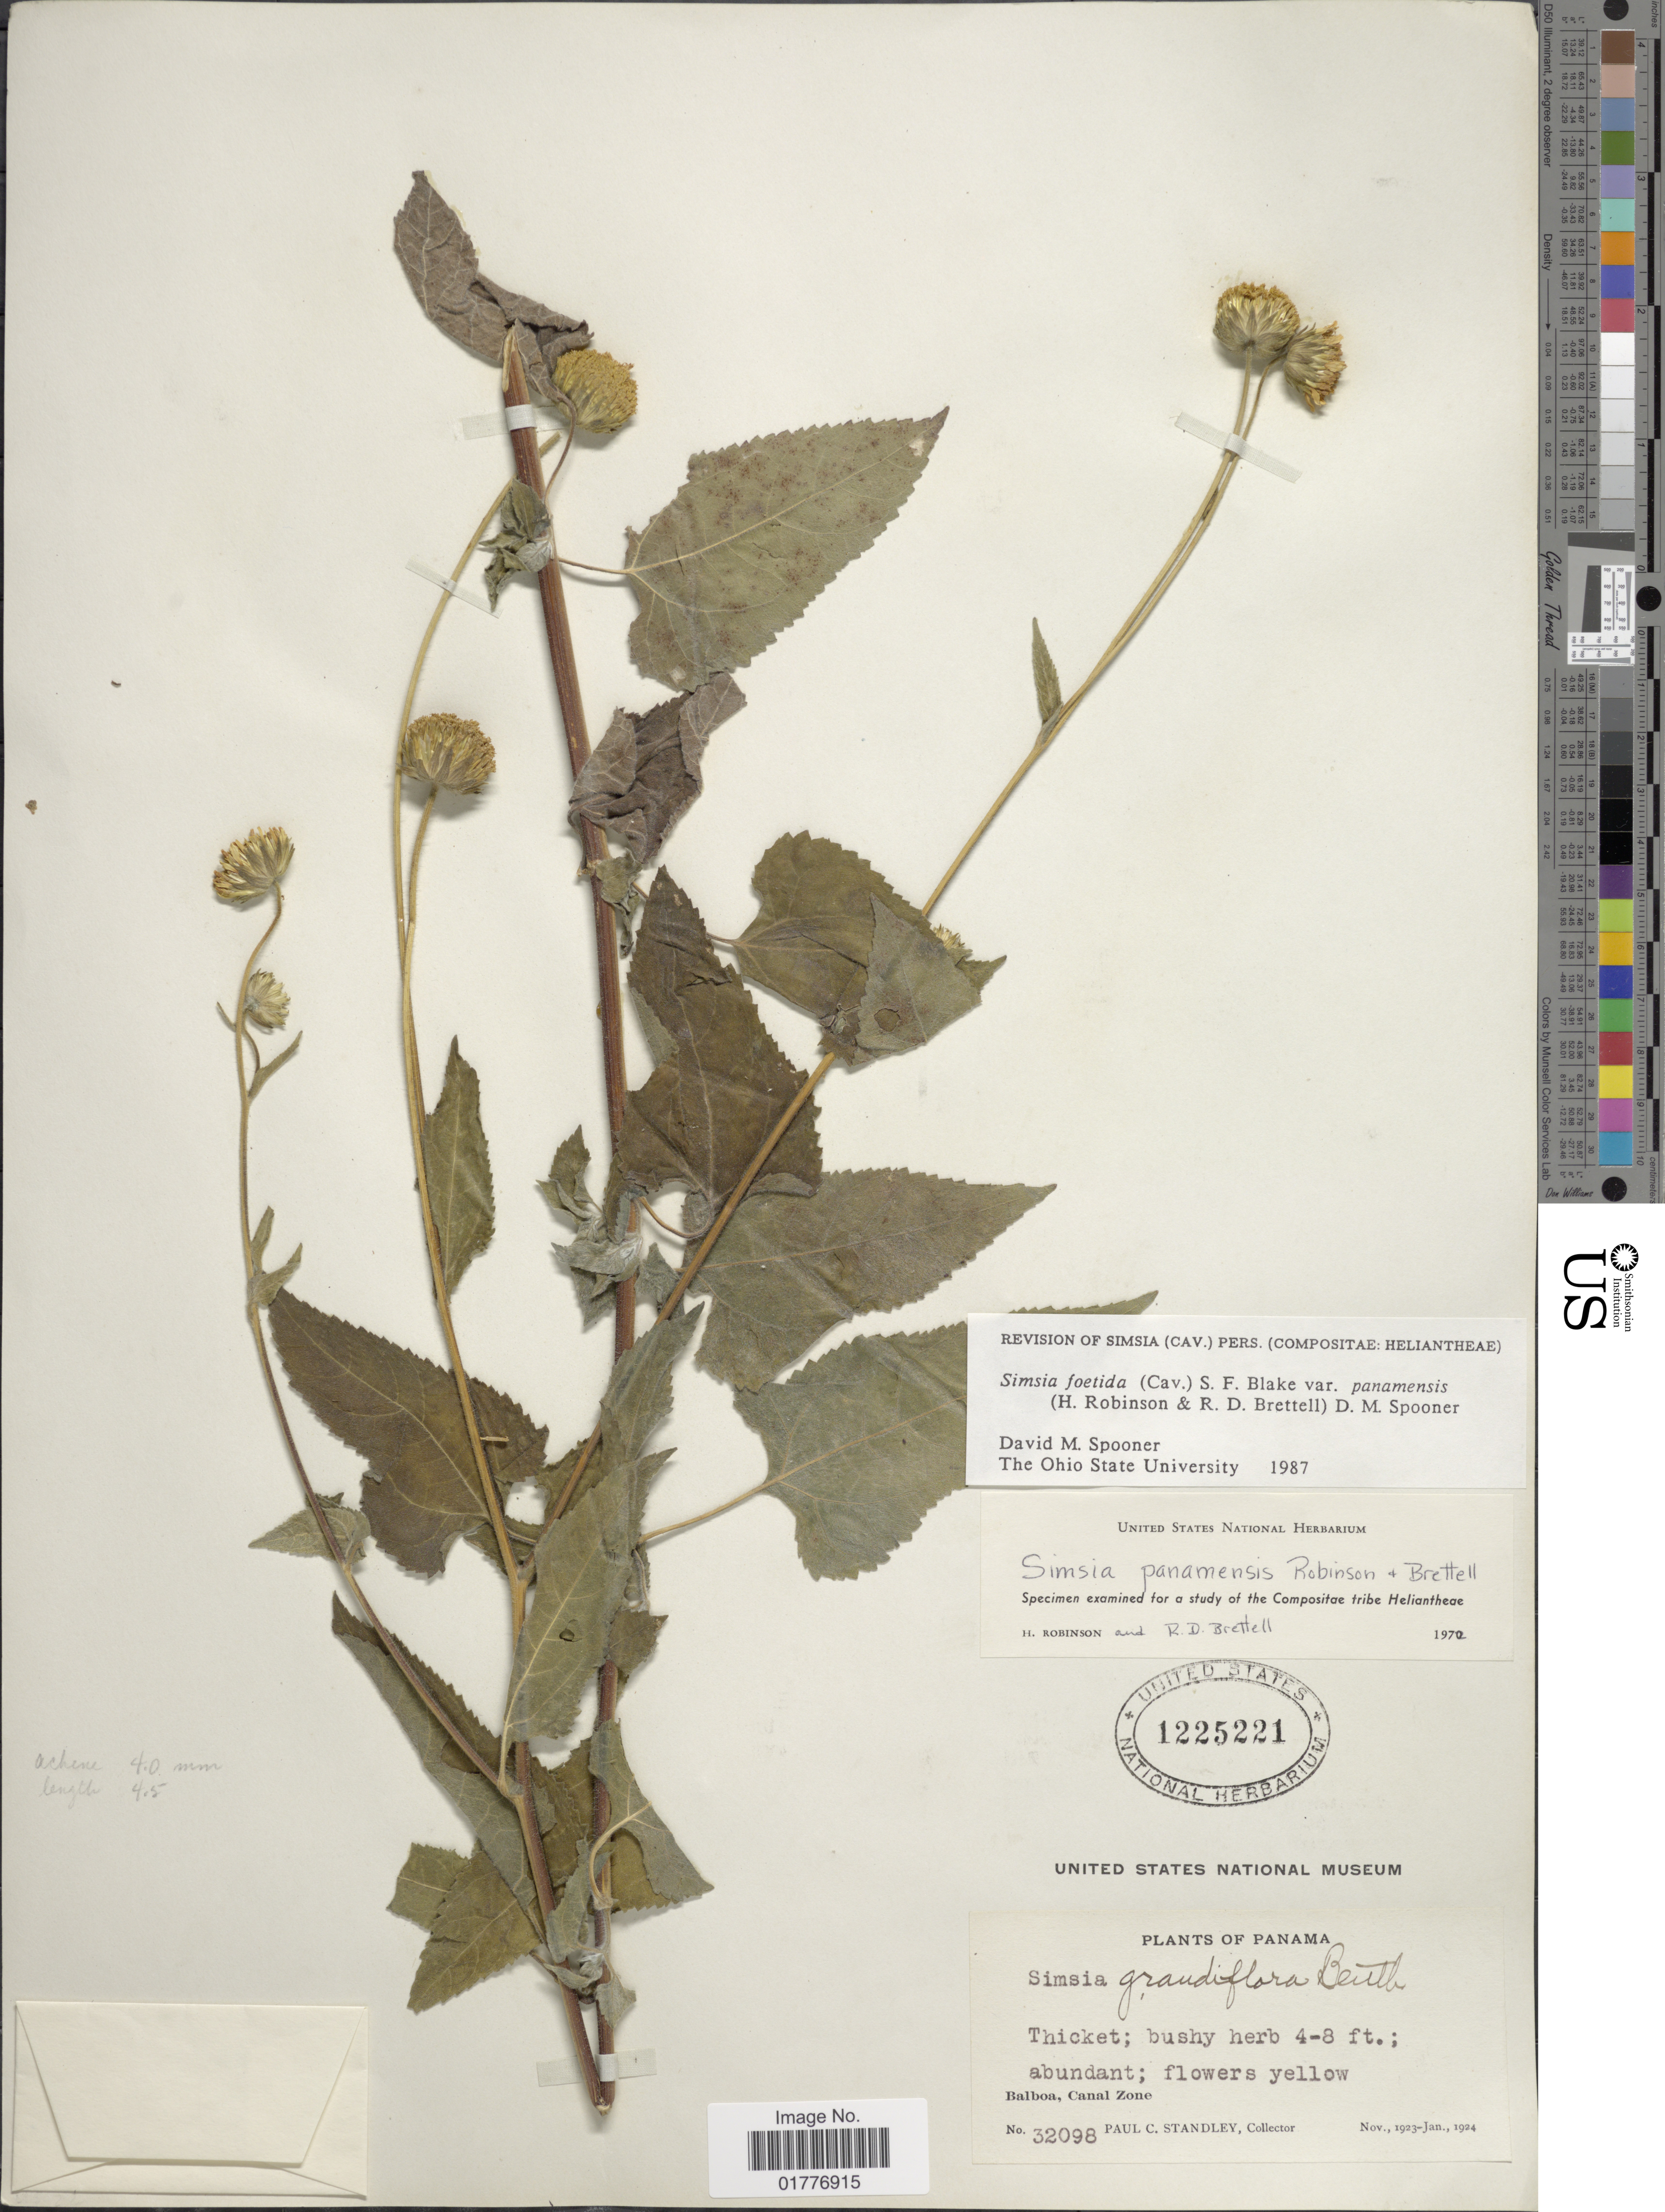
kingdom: Plantae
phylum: Tracheophyta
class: Magnoliopsida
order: Asterales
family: Asteraceae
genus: Simsia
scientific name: Simsia foetida var. panamensis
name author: (H. Rob. & Brettell) D.M. Spooner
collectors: P. C. Standley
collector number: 32098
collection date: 1923-11/1924-01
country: Panama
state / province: Colón / Panamá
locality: Balboa, Canal Zone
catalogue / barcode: US 1225221